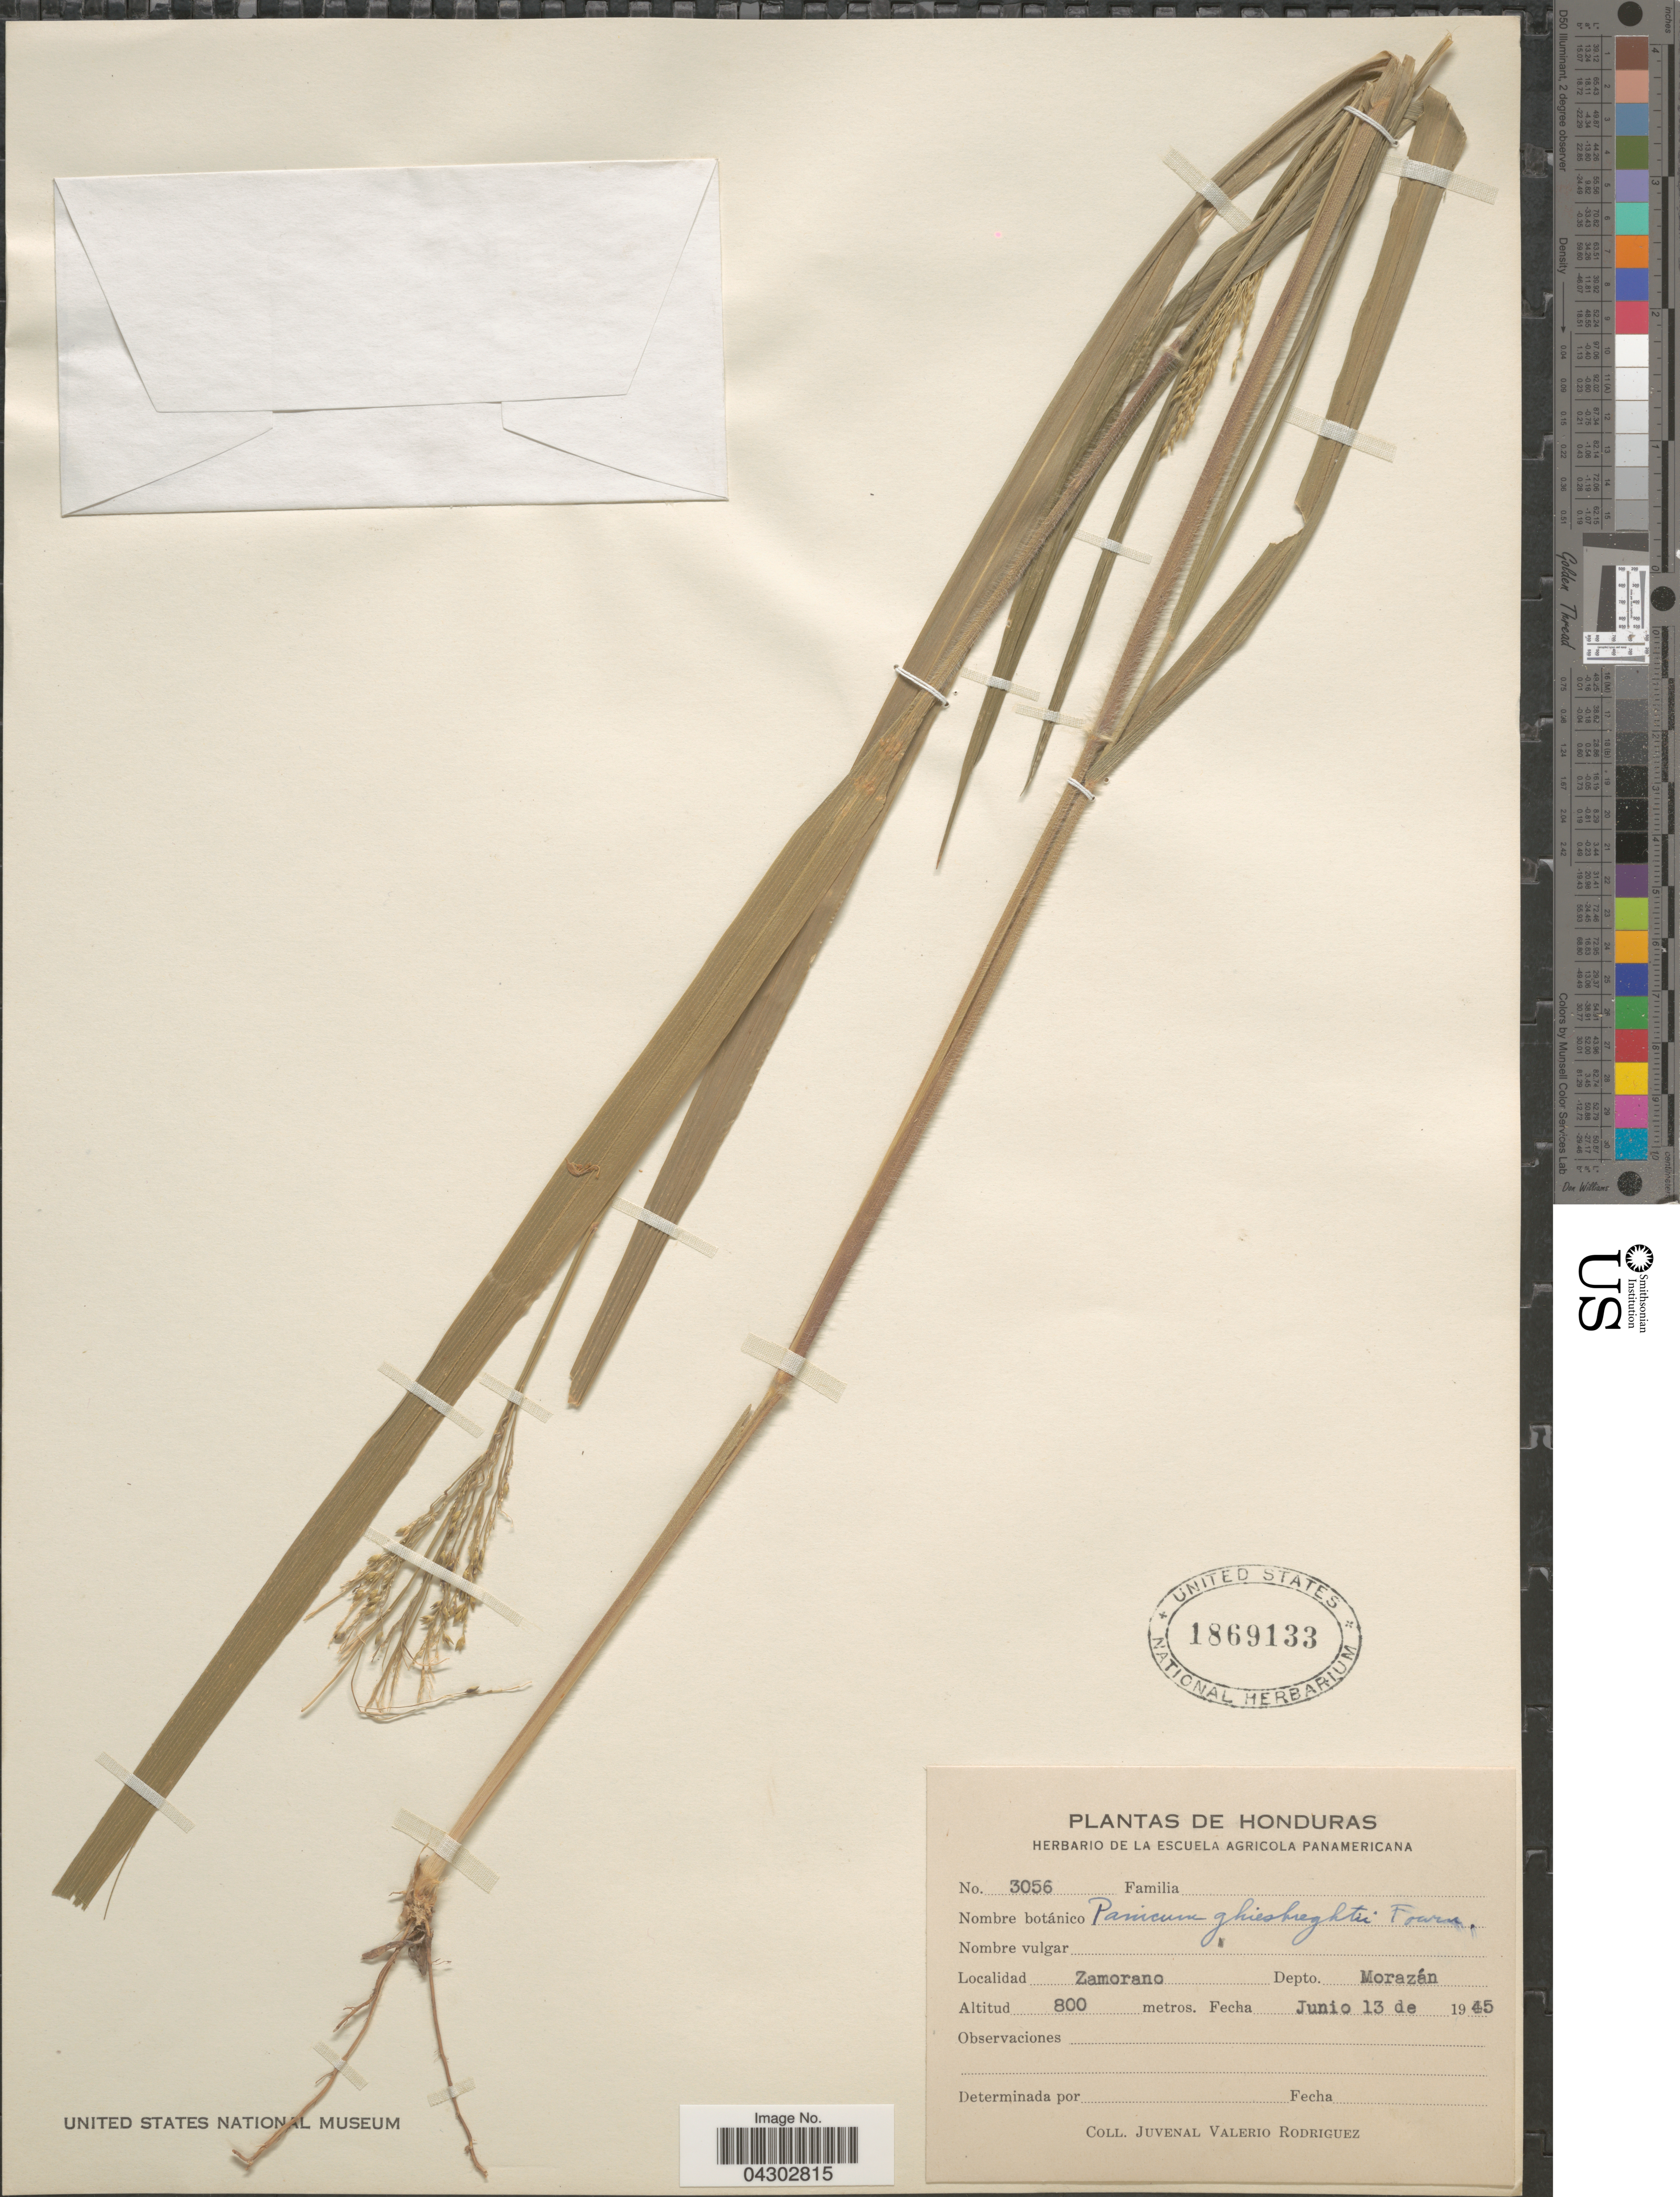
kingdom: Plantae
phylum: Tracheophyta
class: Liliopsida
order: Poales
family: Poaceae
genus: Panicum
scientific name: Panicum ghiesbreghtii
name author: E. Fourn.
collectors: J. Rodriguez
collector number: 3056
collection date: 1945-06-23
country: Honduras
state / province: Fco. Morazán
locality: Zamorano. Depto. Morazán.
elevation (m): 800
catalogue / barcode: US 1869133